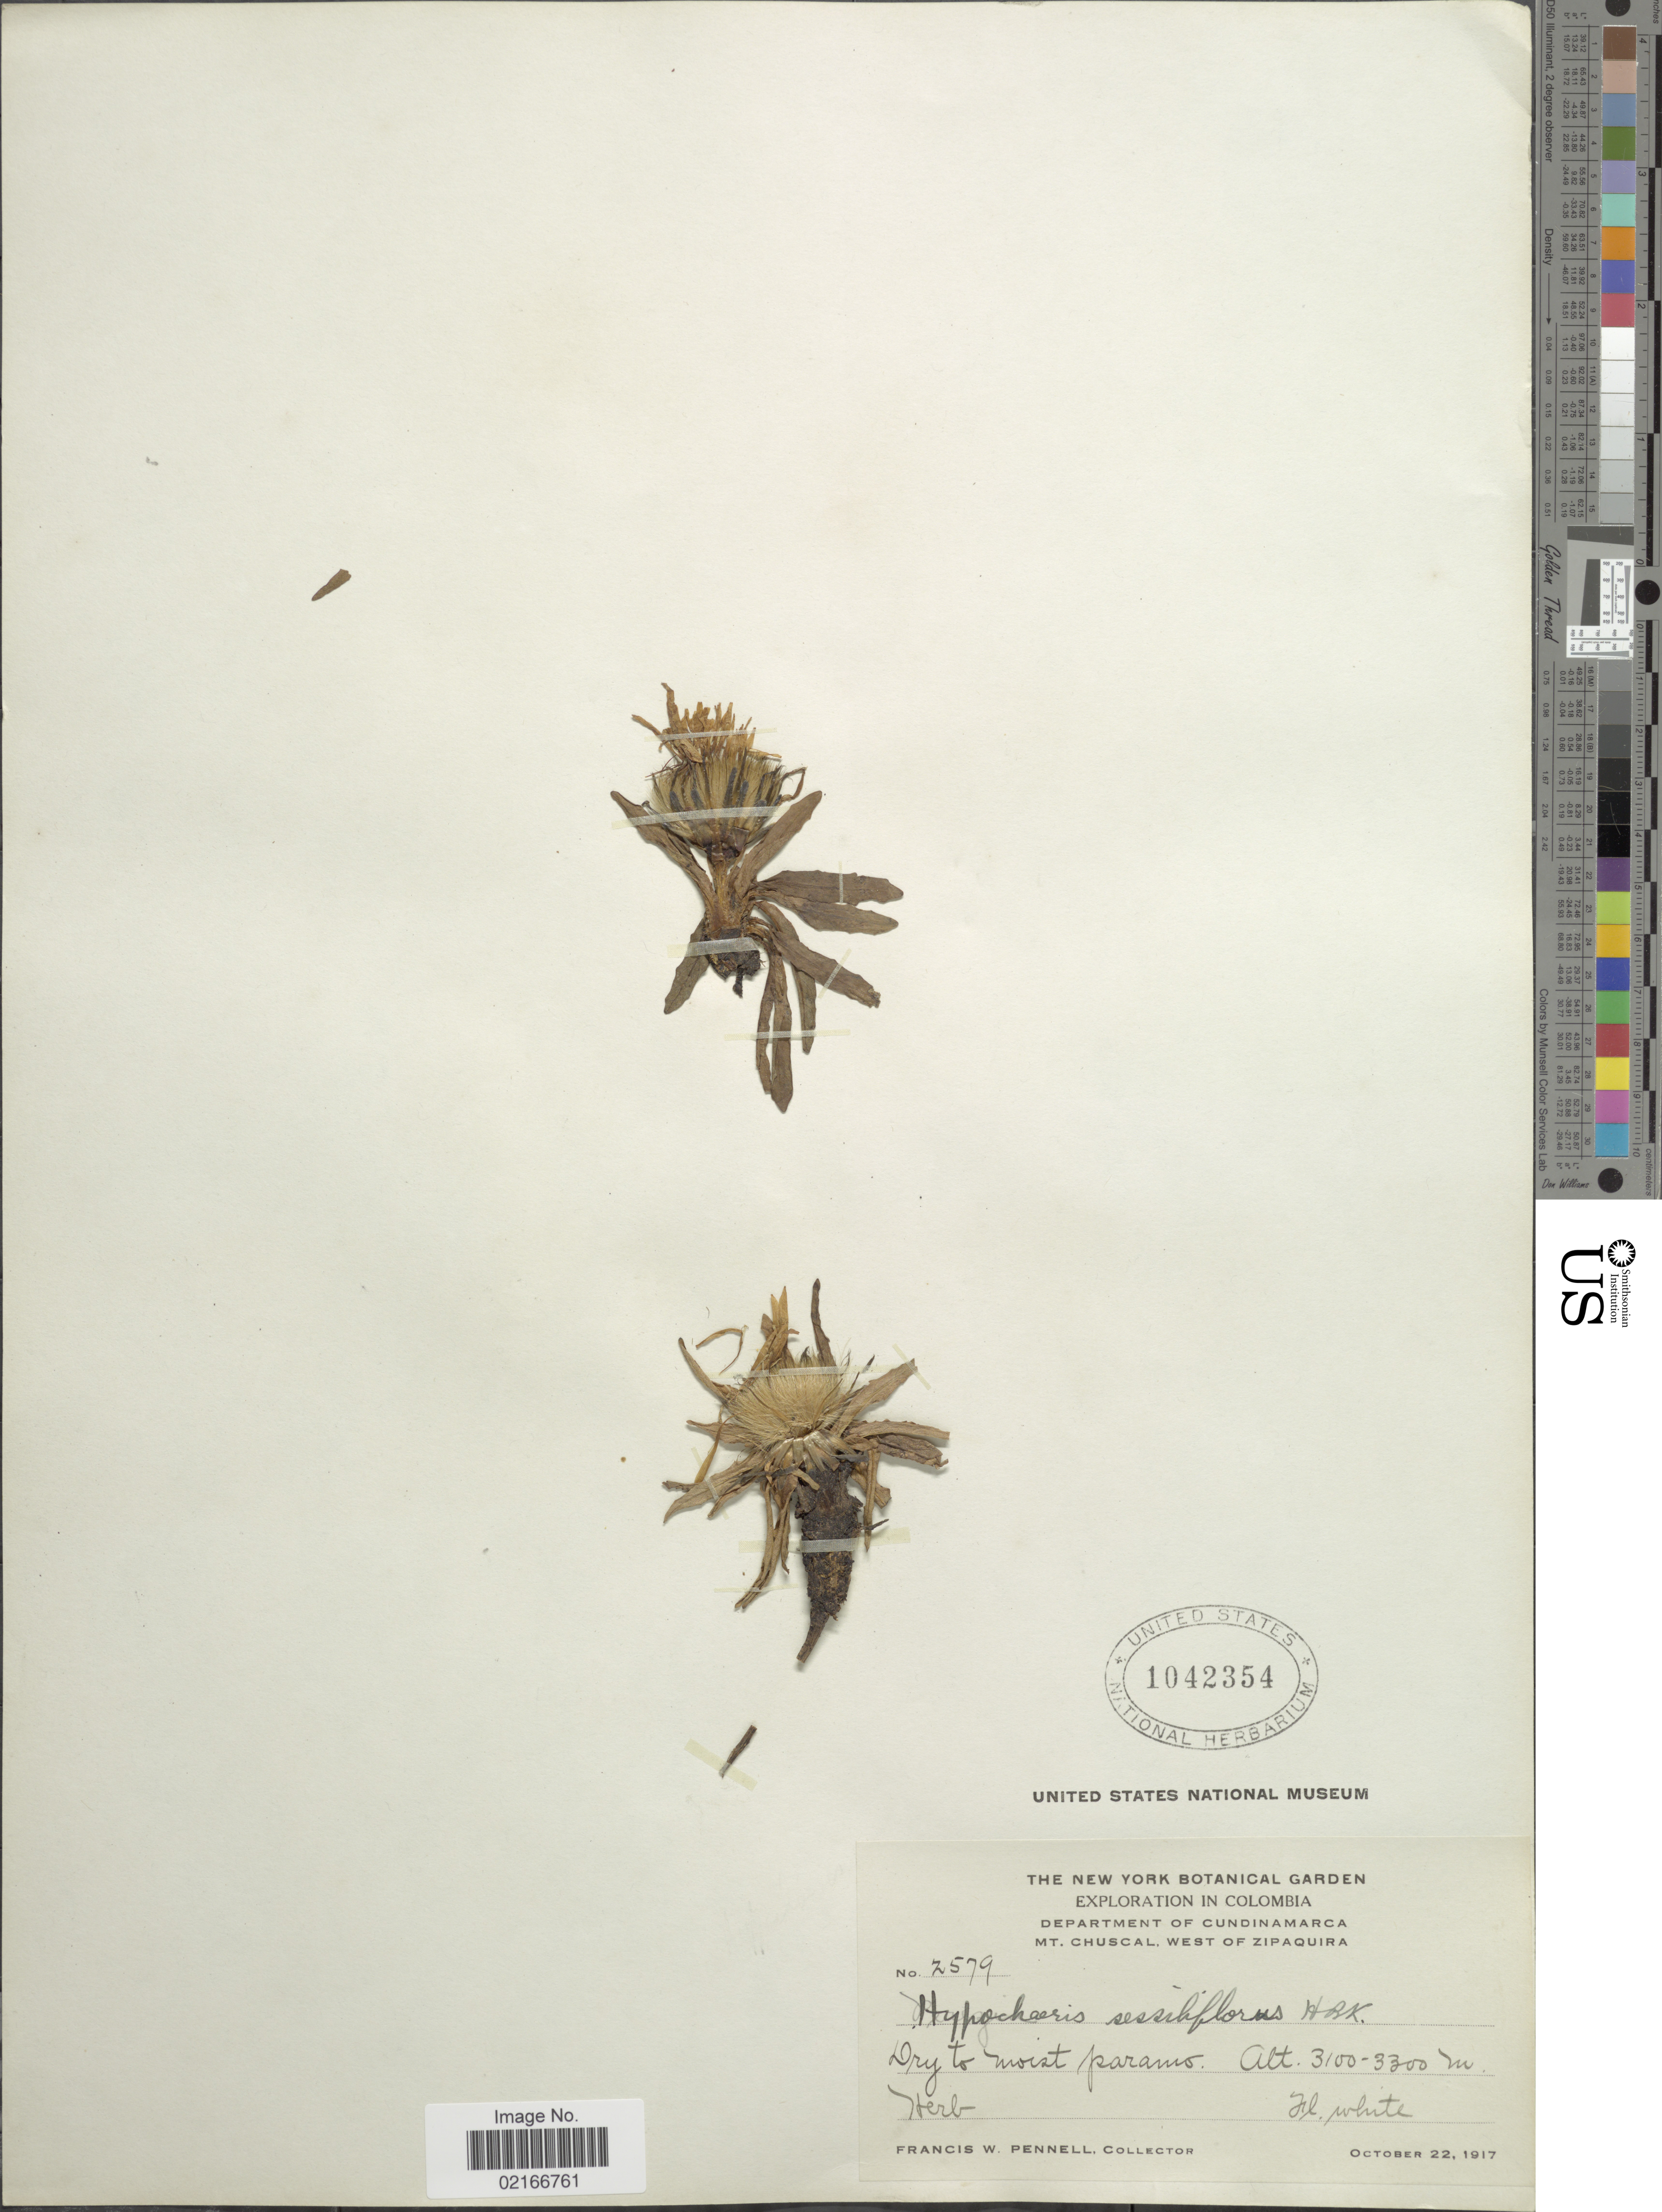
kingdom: Plantae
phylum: Tracheophyta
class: Magnoliopsida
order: Asterales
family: Asteraceae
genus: Hypochaeris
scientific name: Hypochaeris sessiflora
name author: Kunth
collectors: F. W. Pennell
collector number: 2579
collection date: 1917-10-22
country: Colombia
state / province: Cundinamarca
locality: Mt. Chuscal, west of Zipaquira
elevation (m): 3100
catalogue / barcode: US 1042354